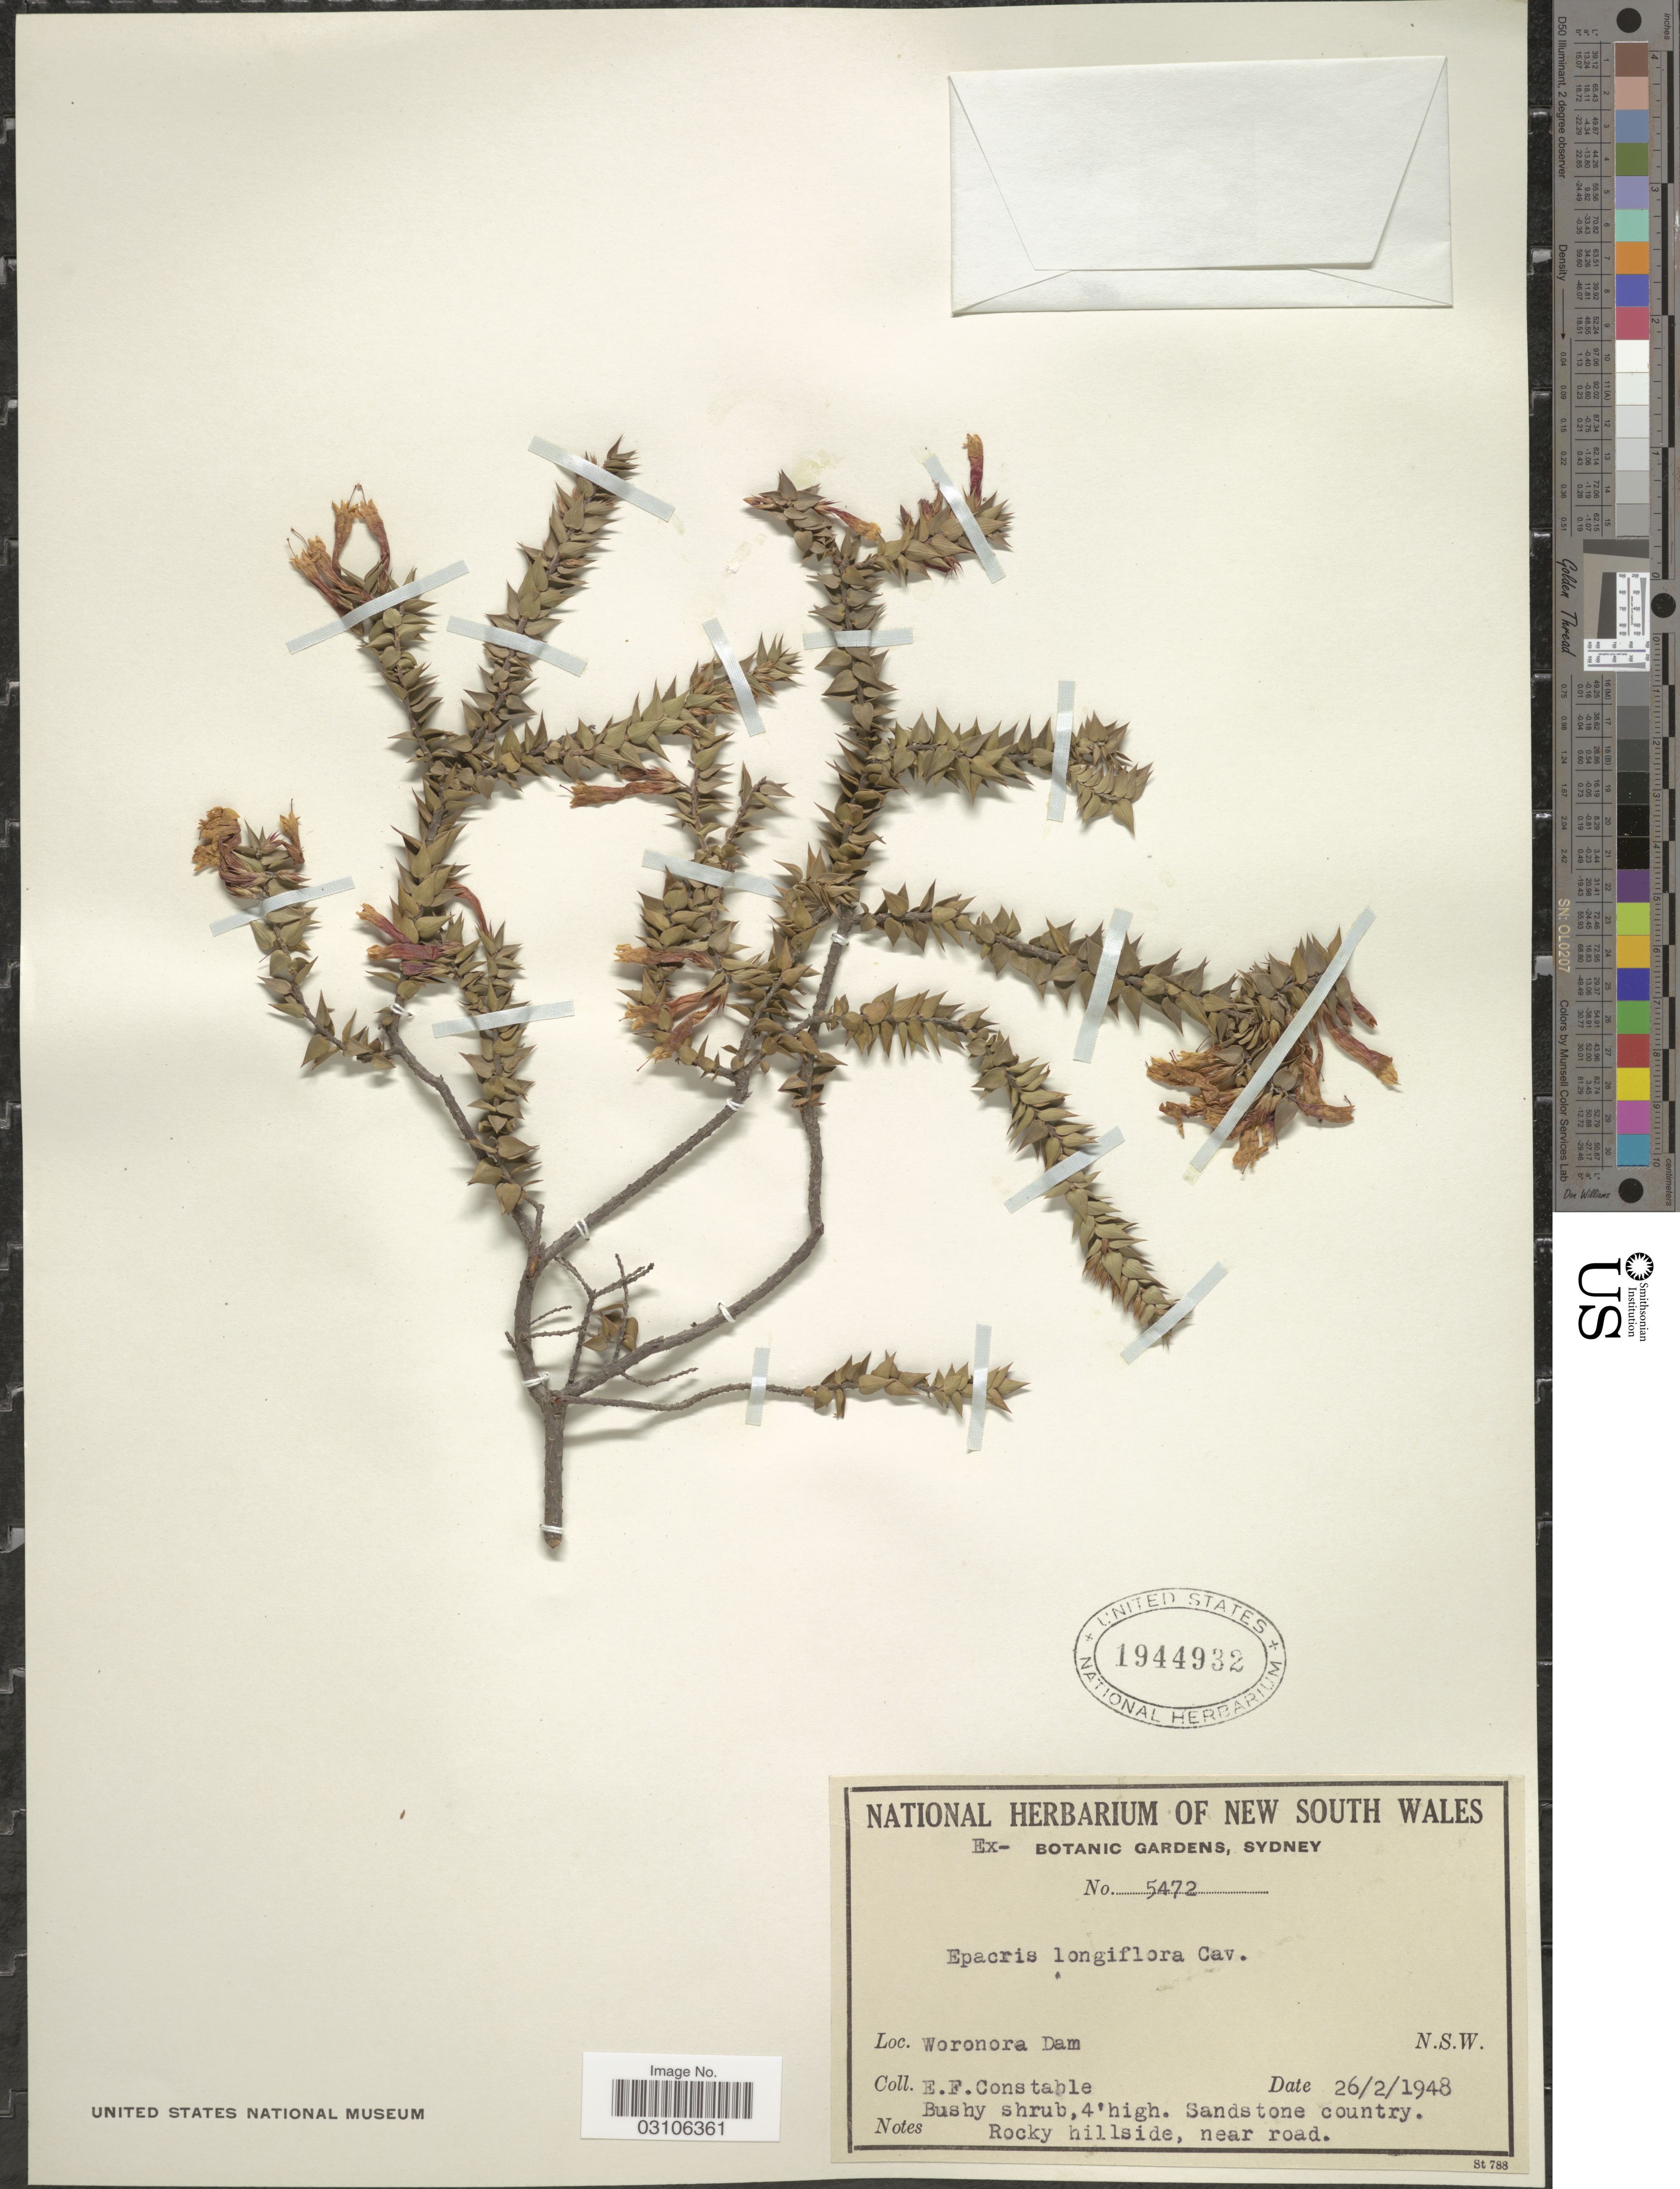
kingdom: Plantae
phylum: Tracheophyta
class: Magnoliopsida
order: Ericales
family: Ericaceae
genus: Epacris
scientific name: Epacris longiflora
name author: Cav.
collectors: E. F. Constable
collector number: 5472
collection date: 1948-02-26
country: Australia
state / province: New South Wales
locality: Woronora Dam.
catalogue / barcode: US 1944932